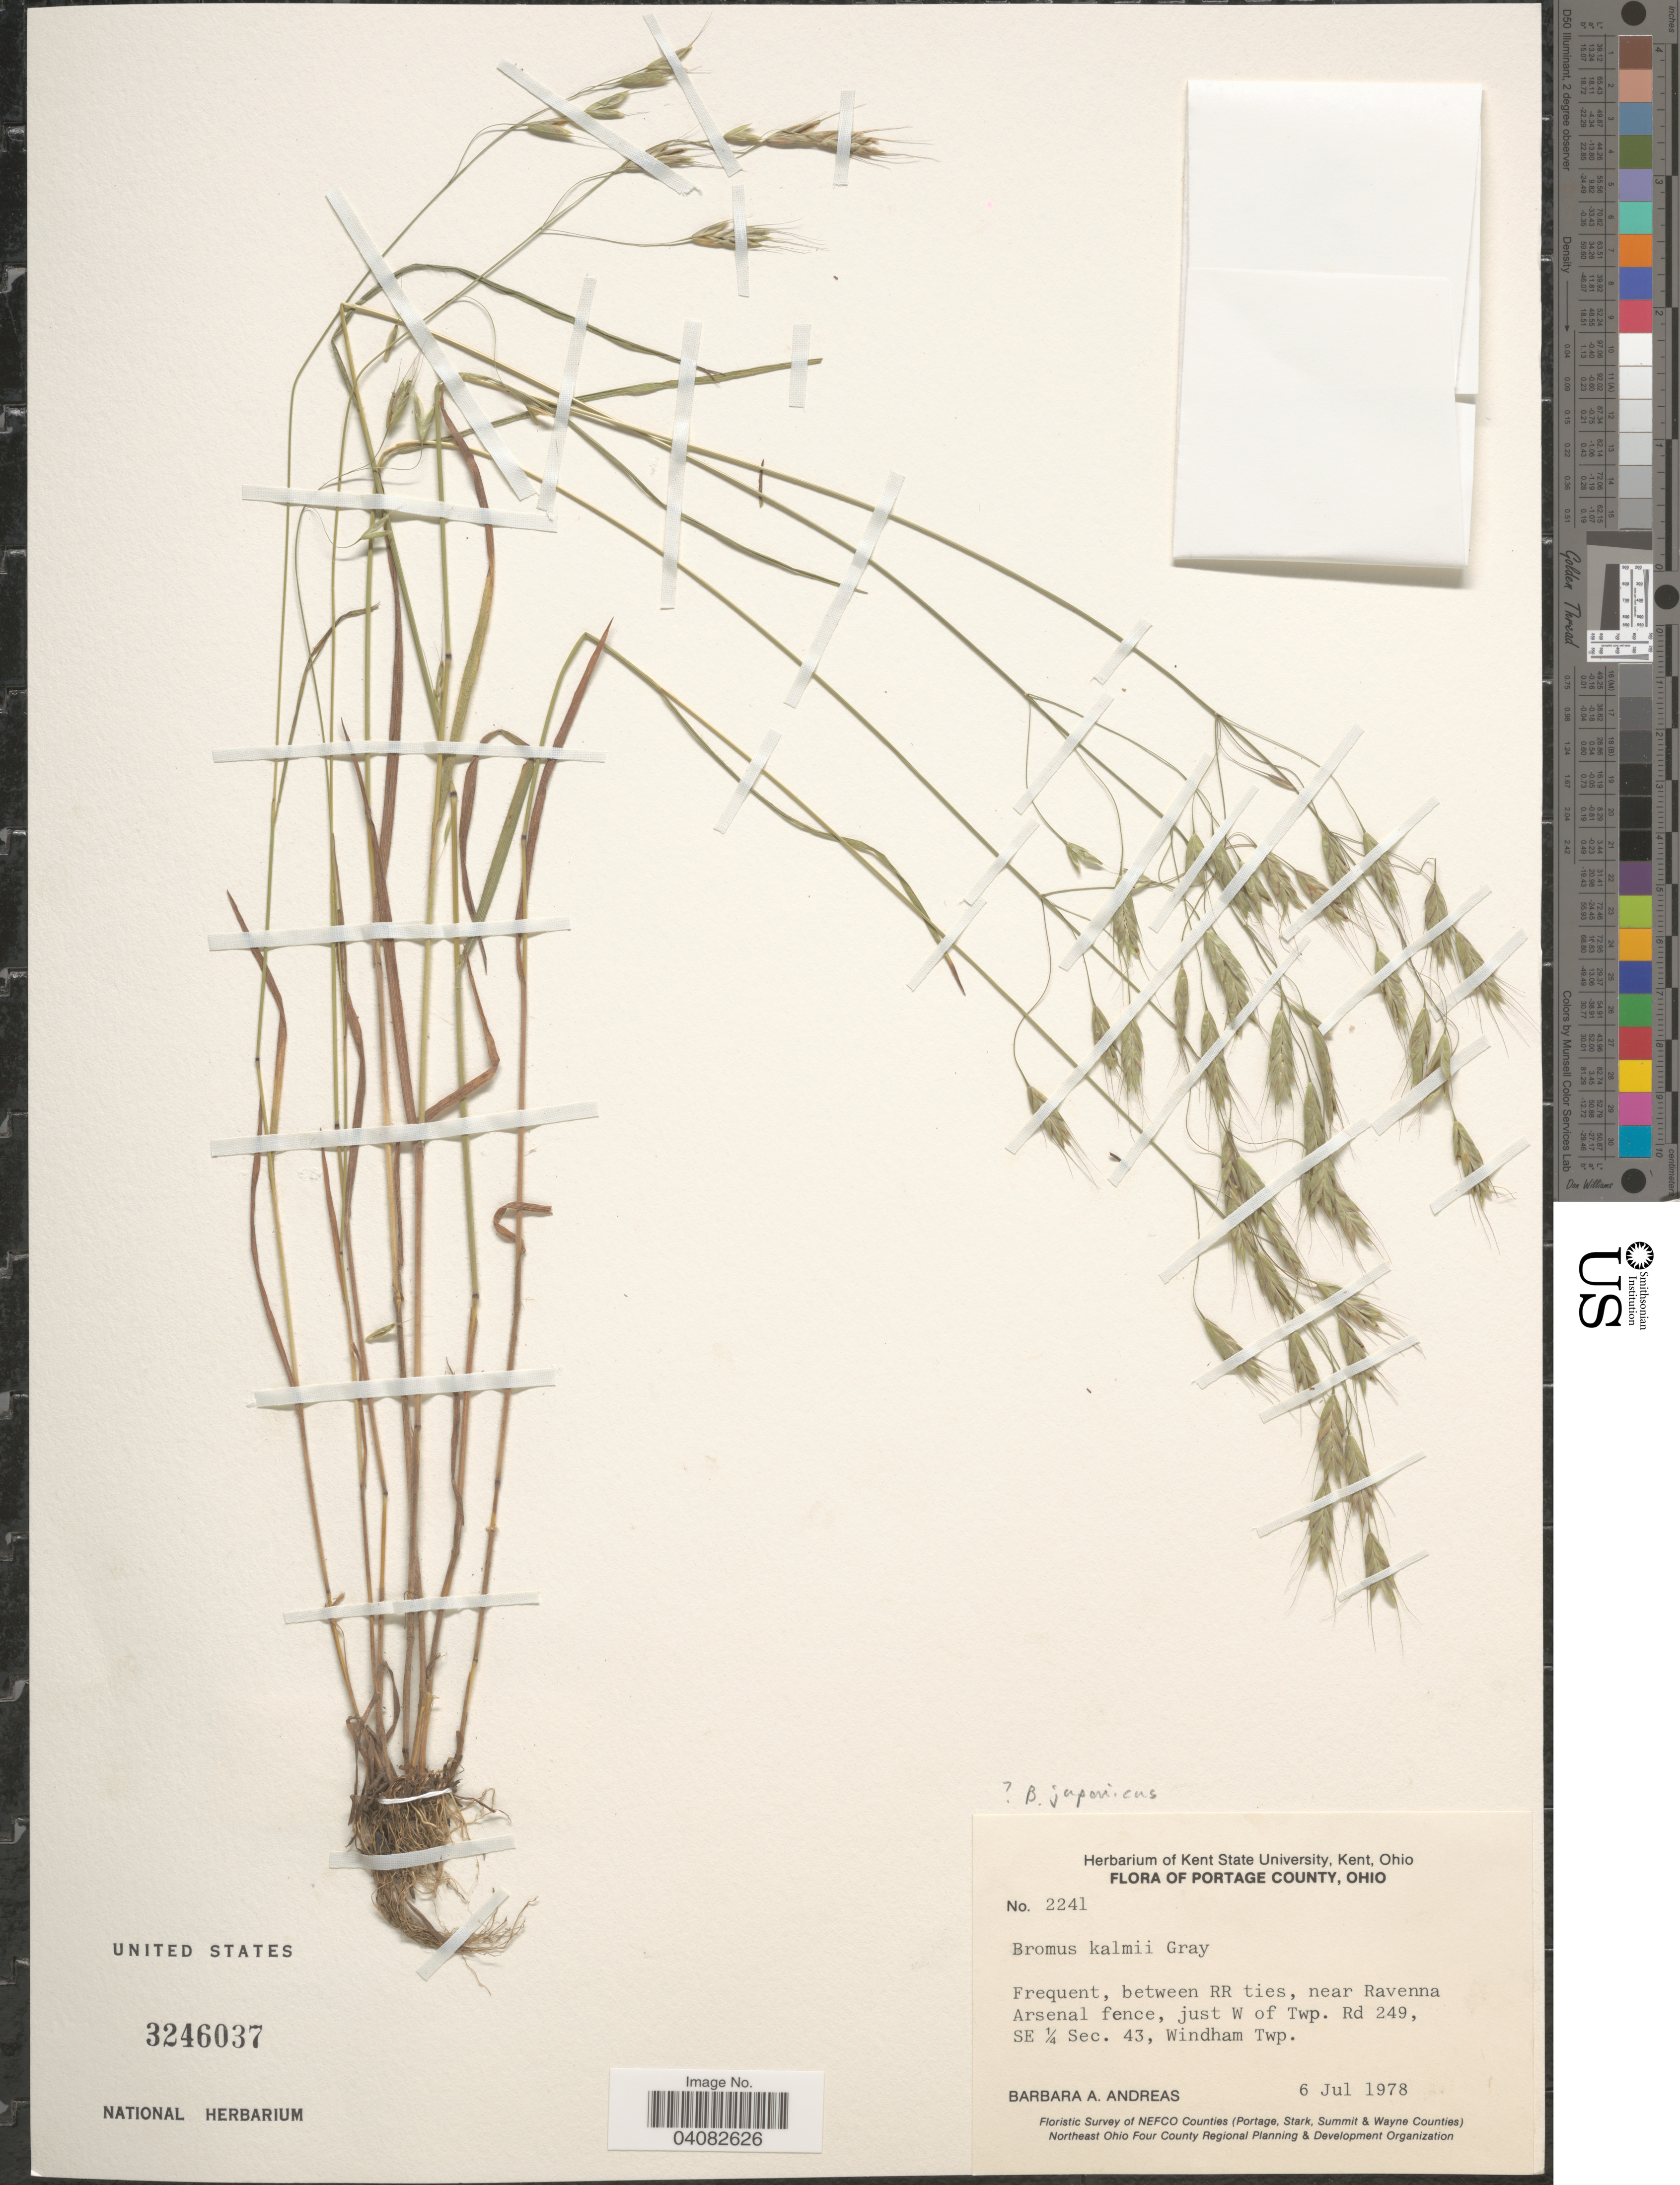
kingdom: Plantae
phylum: Tracheophyta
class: Liliopsida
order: Poales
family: Poaceae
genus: Bromus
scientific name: Bromus japonicus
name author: Houtt.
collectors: B. A. Andreas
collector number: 2241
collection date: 1978-07-06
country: United States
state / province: Ohio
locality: Portage County. Frequent, between RR ties, near Ravenna Arsenal fence, just W of Twp. Rd 249, Se 1/4 Sec. 43, Windham Twp. Floristic Survey of NEFCO Counties (Portage, Stark, Summit & Wayne Counties).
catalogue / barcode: US 3246037